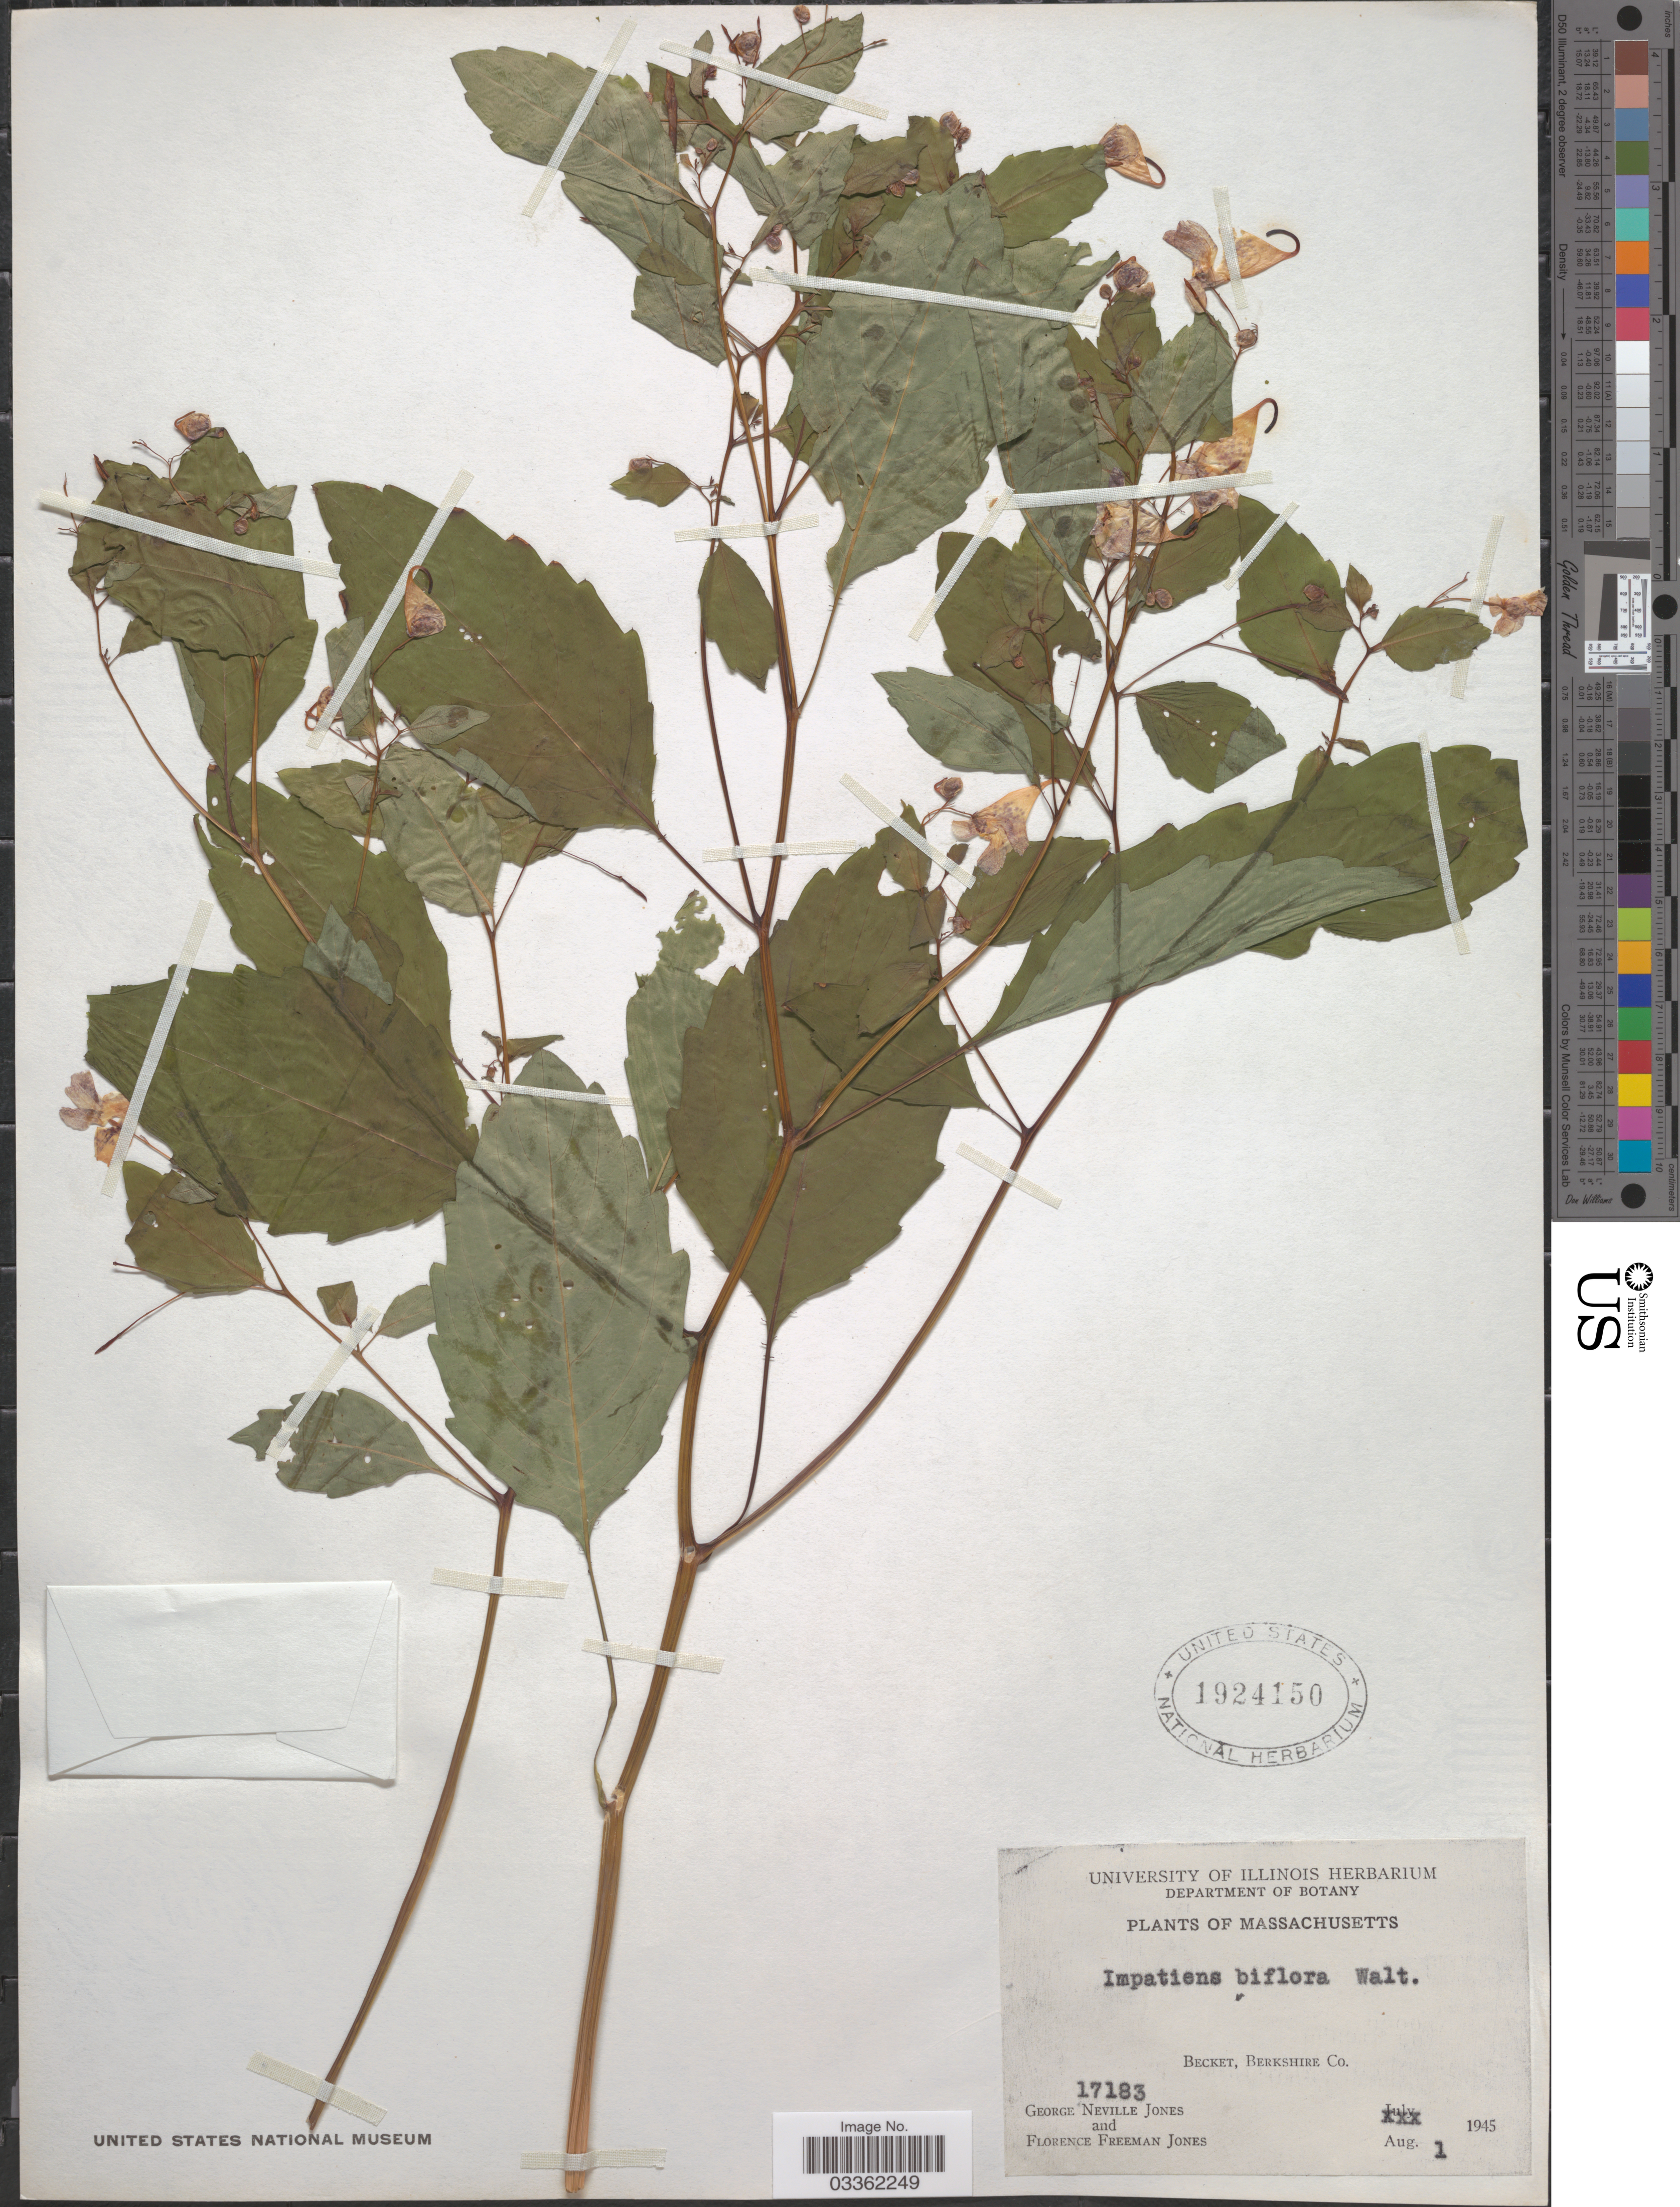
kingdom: Plantae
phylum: Tracheophyta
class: Magnoliopsida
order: Ericales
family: Balsaminaceae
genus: Impatiens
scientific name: Impatiens capensis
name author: Meerb.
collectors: G. N. Jones & F. F. Jones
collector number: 17183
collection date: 1945-08-01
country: United States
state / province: Massachusetts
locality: Becket, Berkshire Co.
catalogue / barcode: US 1924150